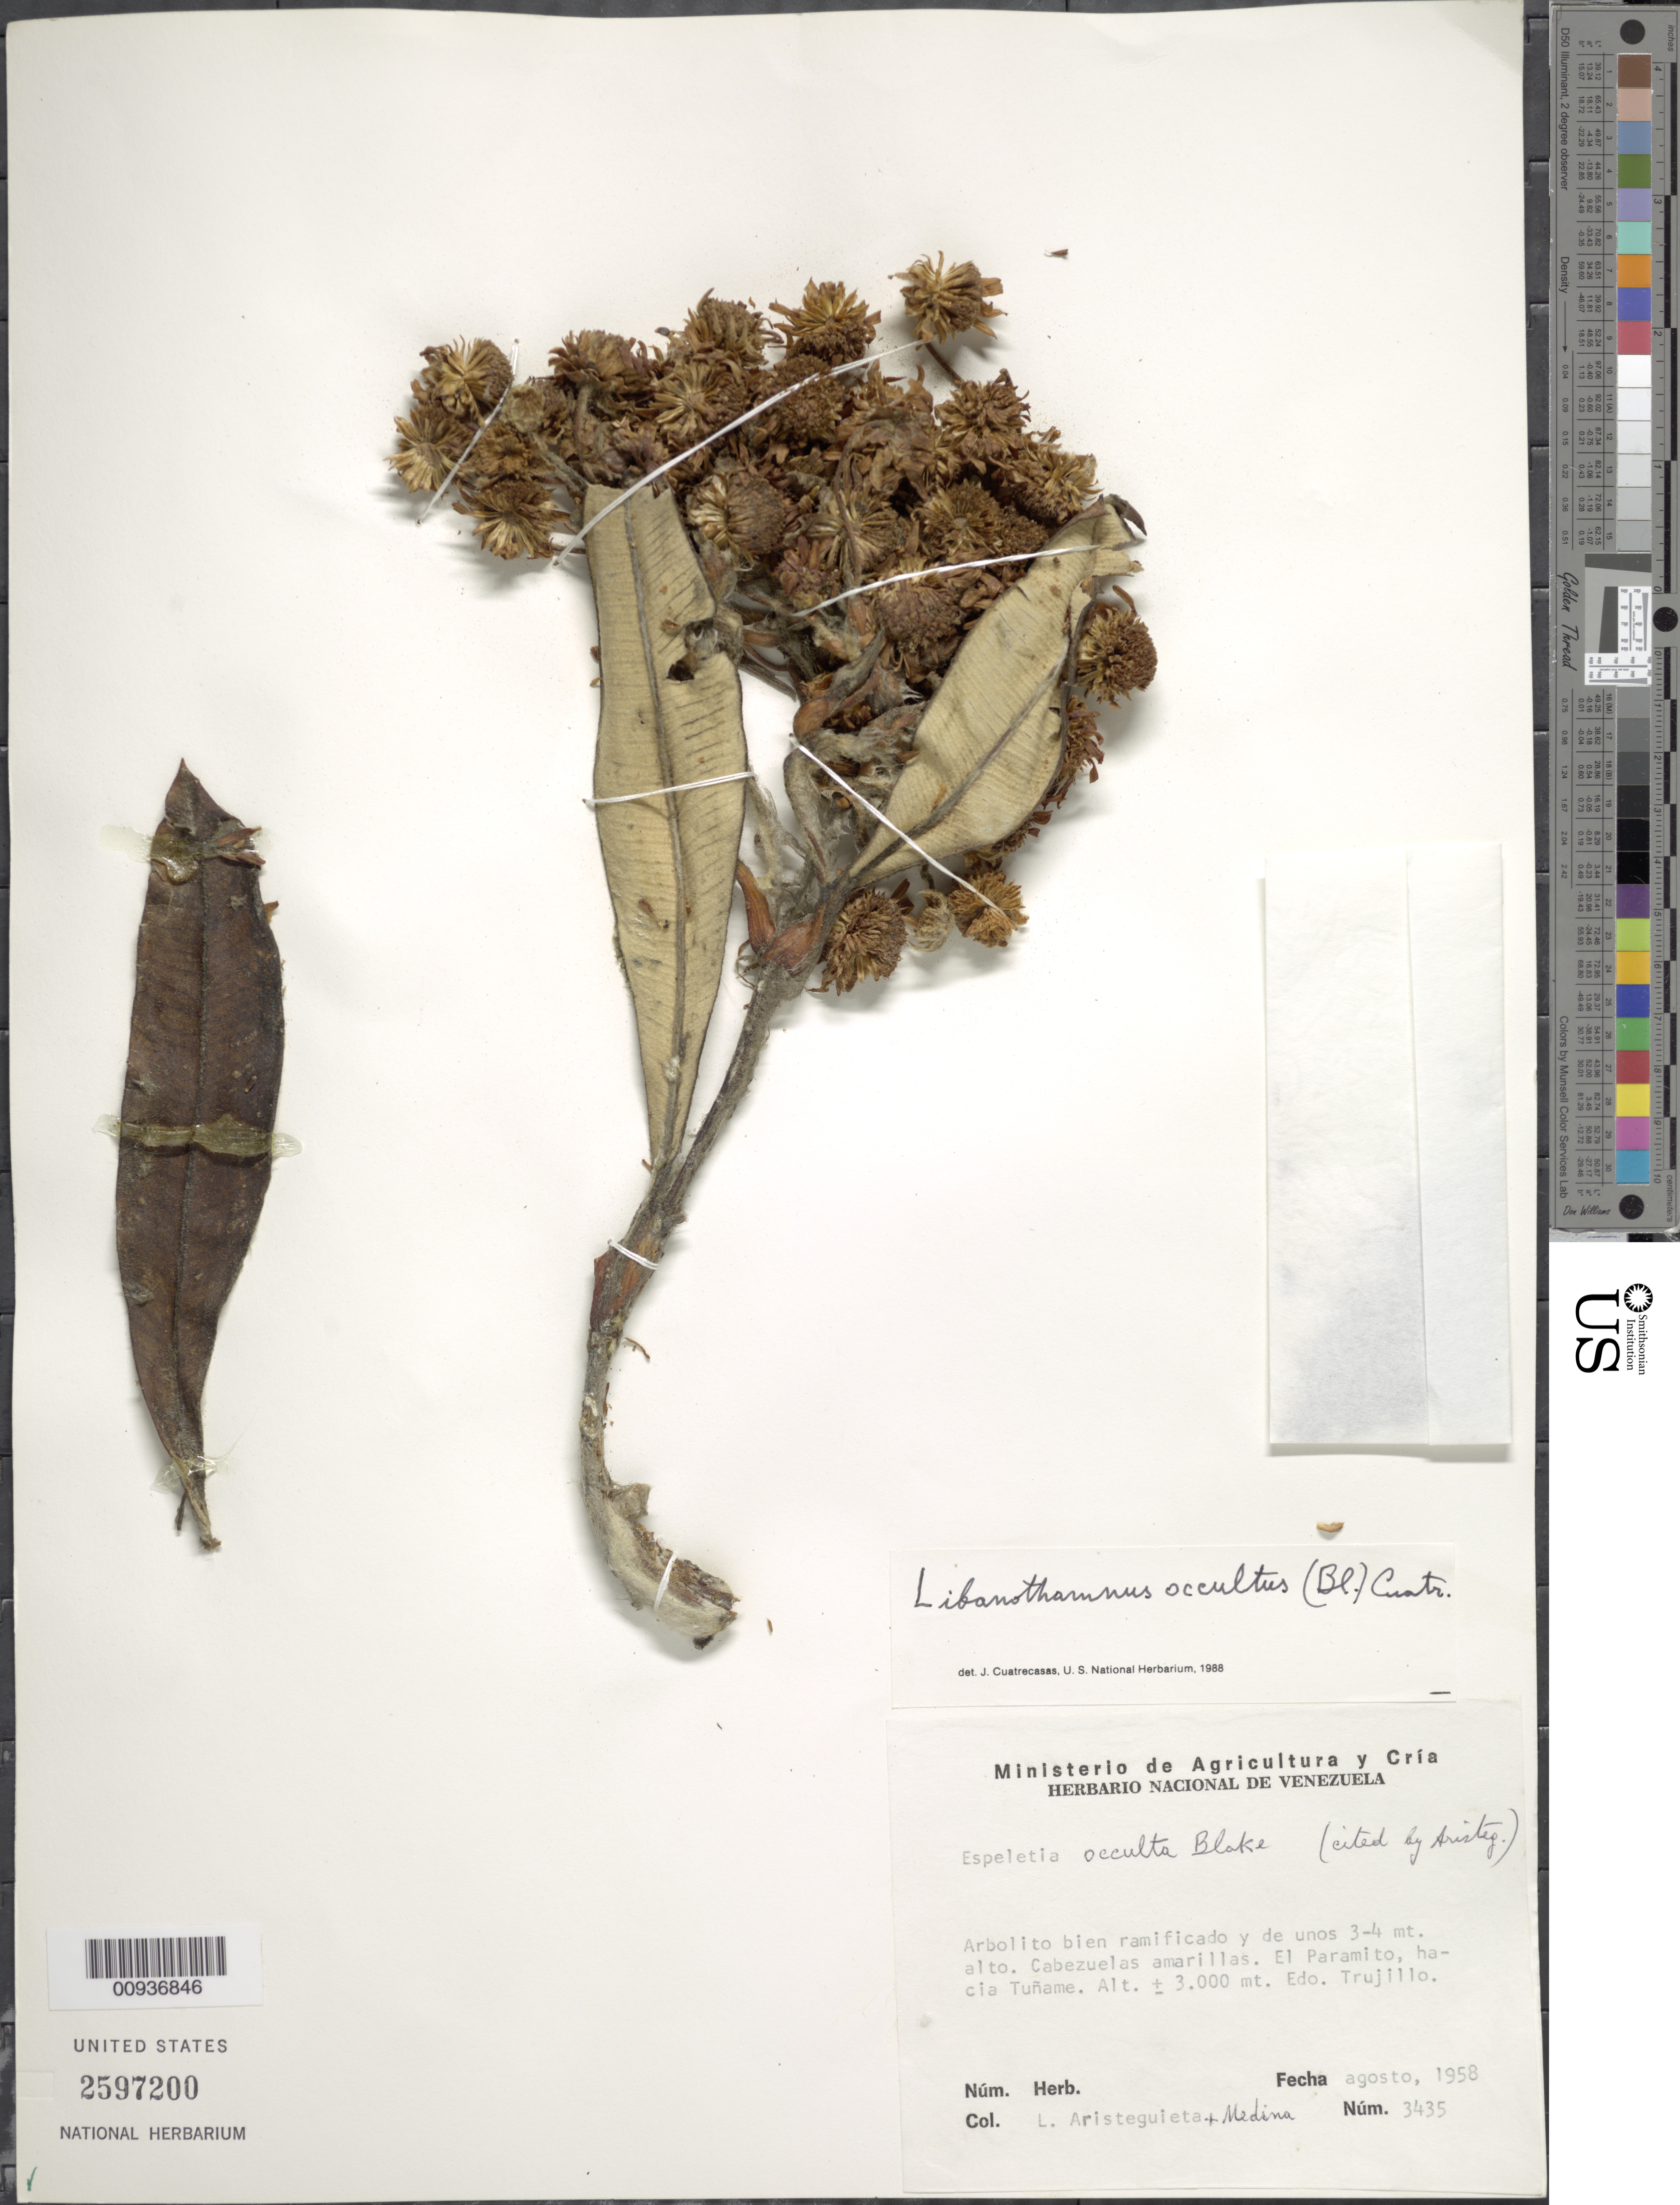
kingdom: Plantae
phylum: Tracheophyta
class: Magnoliopsida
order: Asterales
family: Asteraceae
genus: Libanothamnus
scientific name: Libanothamnus occultus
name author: (S.F. Blake) Cuatrec.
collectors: L. Aristeguieta & -- Medina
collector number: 3435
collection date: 1958-08-01/1958-08-31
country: Venezuela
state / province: Trujillo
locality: El Paramito, hacia Tuñame.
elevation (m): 3000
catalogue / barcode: US 2597200